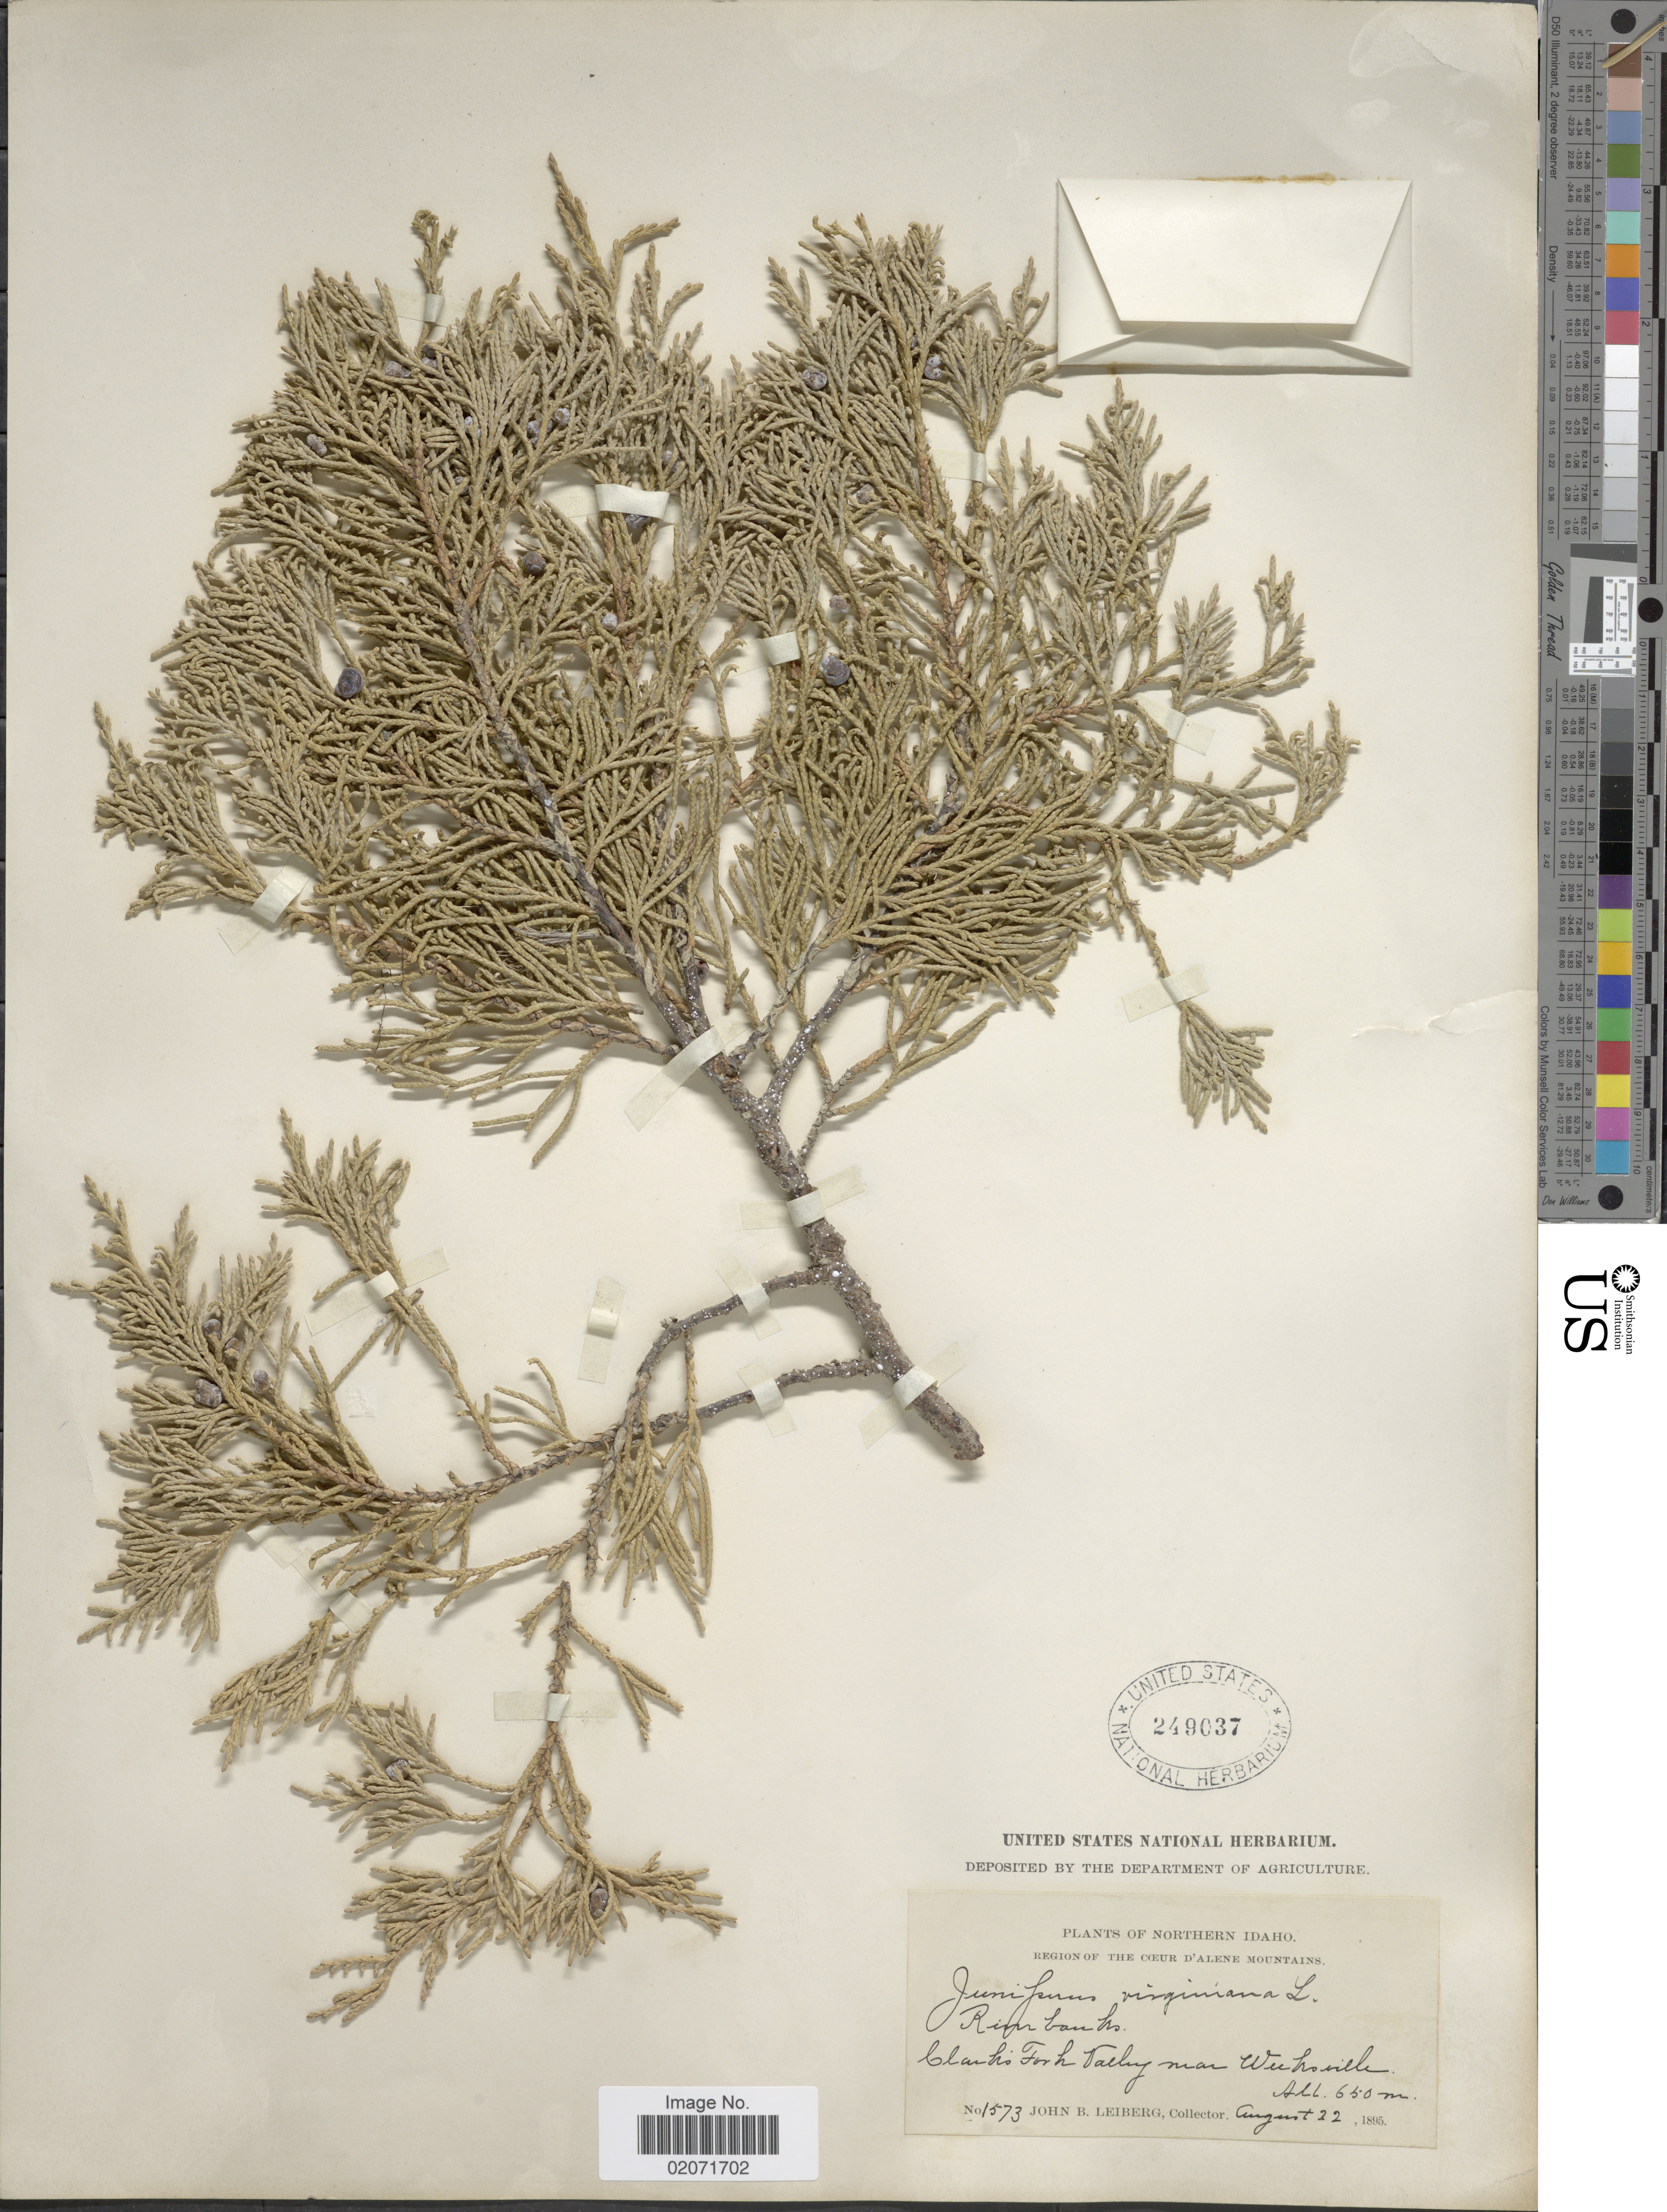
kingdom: Plantae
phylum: Tracheophyta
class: Pinopsida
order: Pinales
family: Cupressaceae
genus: Juniperus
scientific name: Juniperus scopulorum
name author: Sarg.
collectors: J. Leiberg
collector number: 1573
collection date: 1895-08-22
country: United States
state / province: Idaho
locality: Region The Cæur D'Alene Mountains, Clarks Fork Valley near Weeksville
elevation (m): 650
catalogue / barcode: US 249037